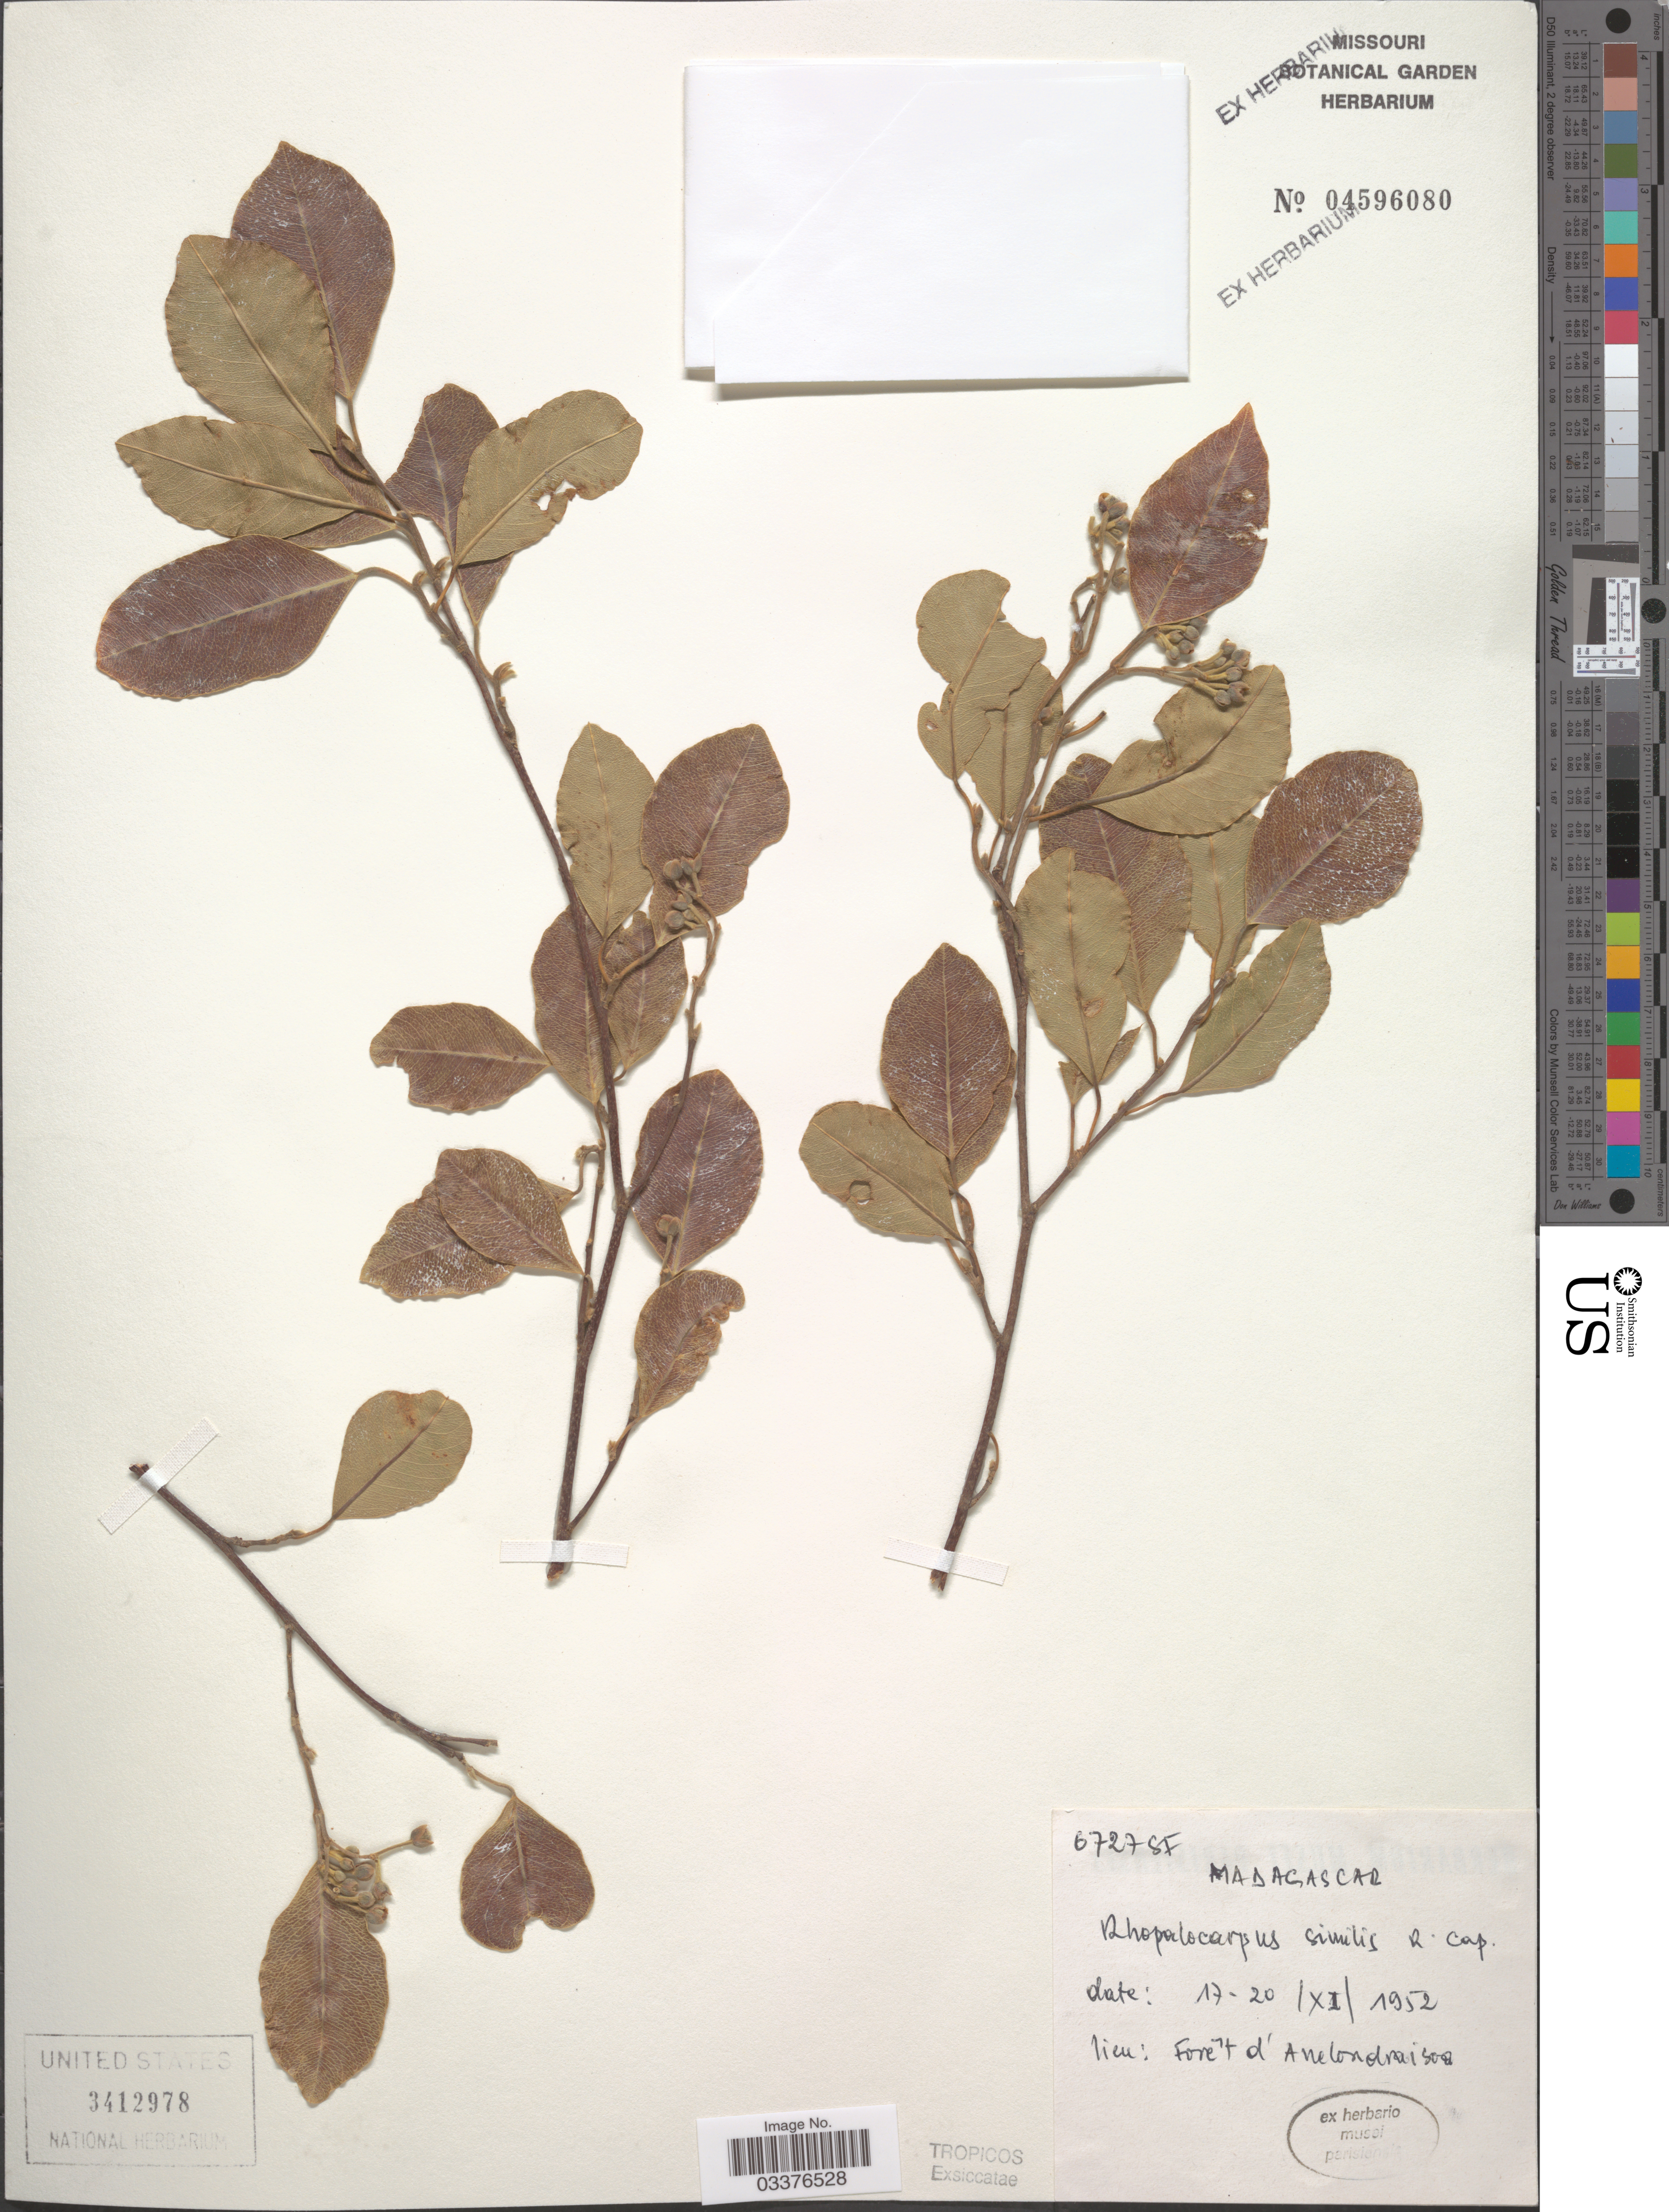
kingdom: Plantae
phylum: Tracheophyta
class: Magnoliopsida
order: Malvales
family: Sphaerosepalaceae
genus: Rhopalocarpus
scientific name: Rhopalocarpus similis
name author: Hemsl.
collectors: ex herb. Musei Parisiensis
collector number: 6727SF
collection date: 1952-11-17/1952-11-20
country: Madagascar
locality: Forêt d'Anelondraisoa [interpreted].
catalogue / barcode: US 3412978